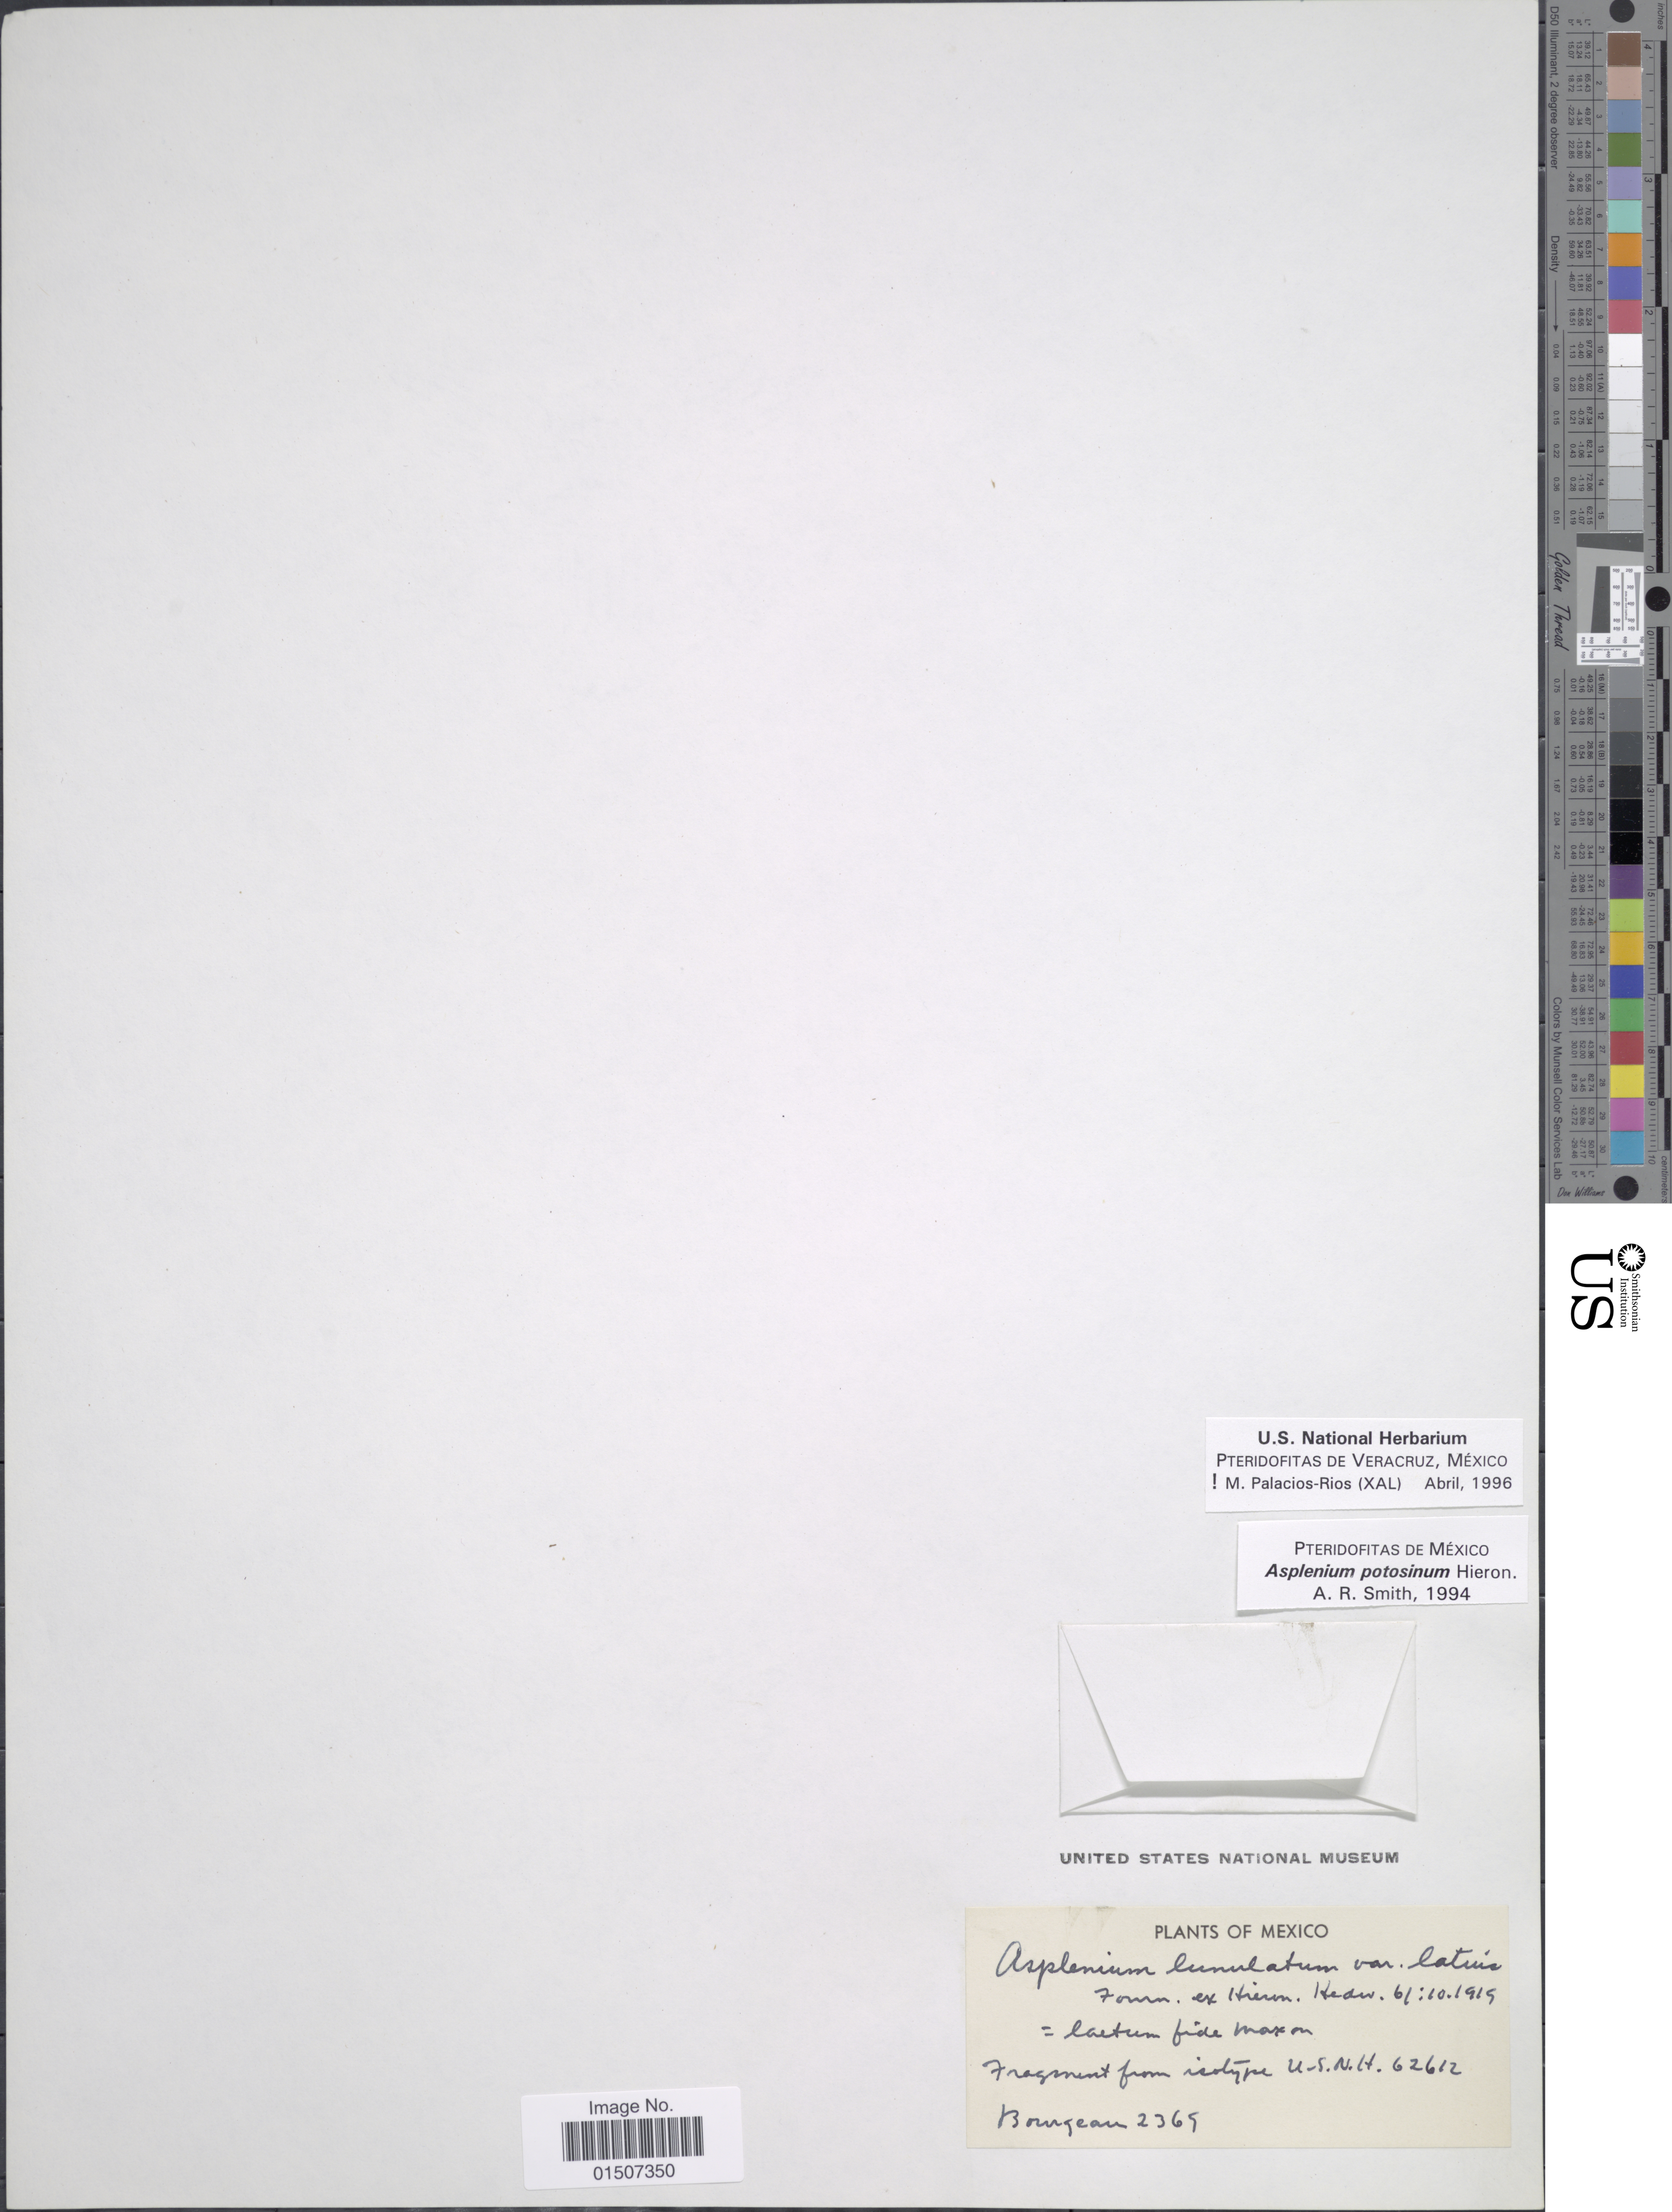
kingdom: Plantae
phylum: Tracheophyta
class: Polypodiopsida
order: Polypodiales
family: Aspleniaceae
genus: Asplenium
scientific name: Asplenium potosinum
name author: Hieron.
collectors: -. Bourgeau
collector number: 2369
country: Mexico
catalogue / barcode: US 62612